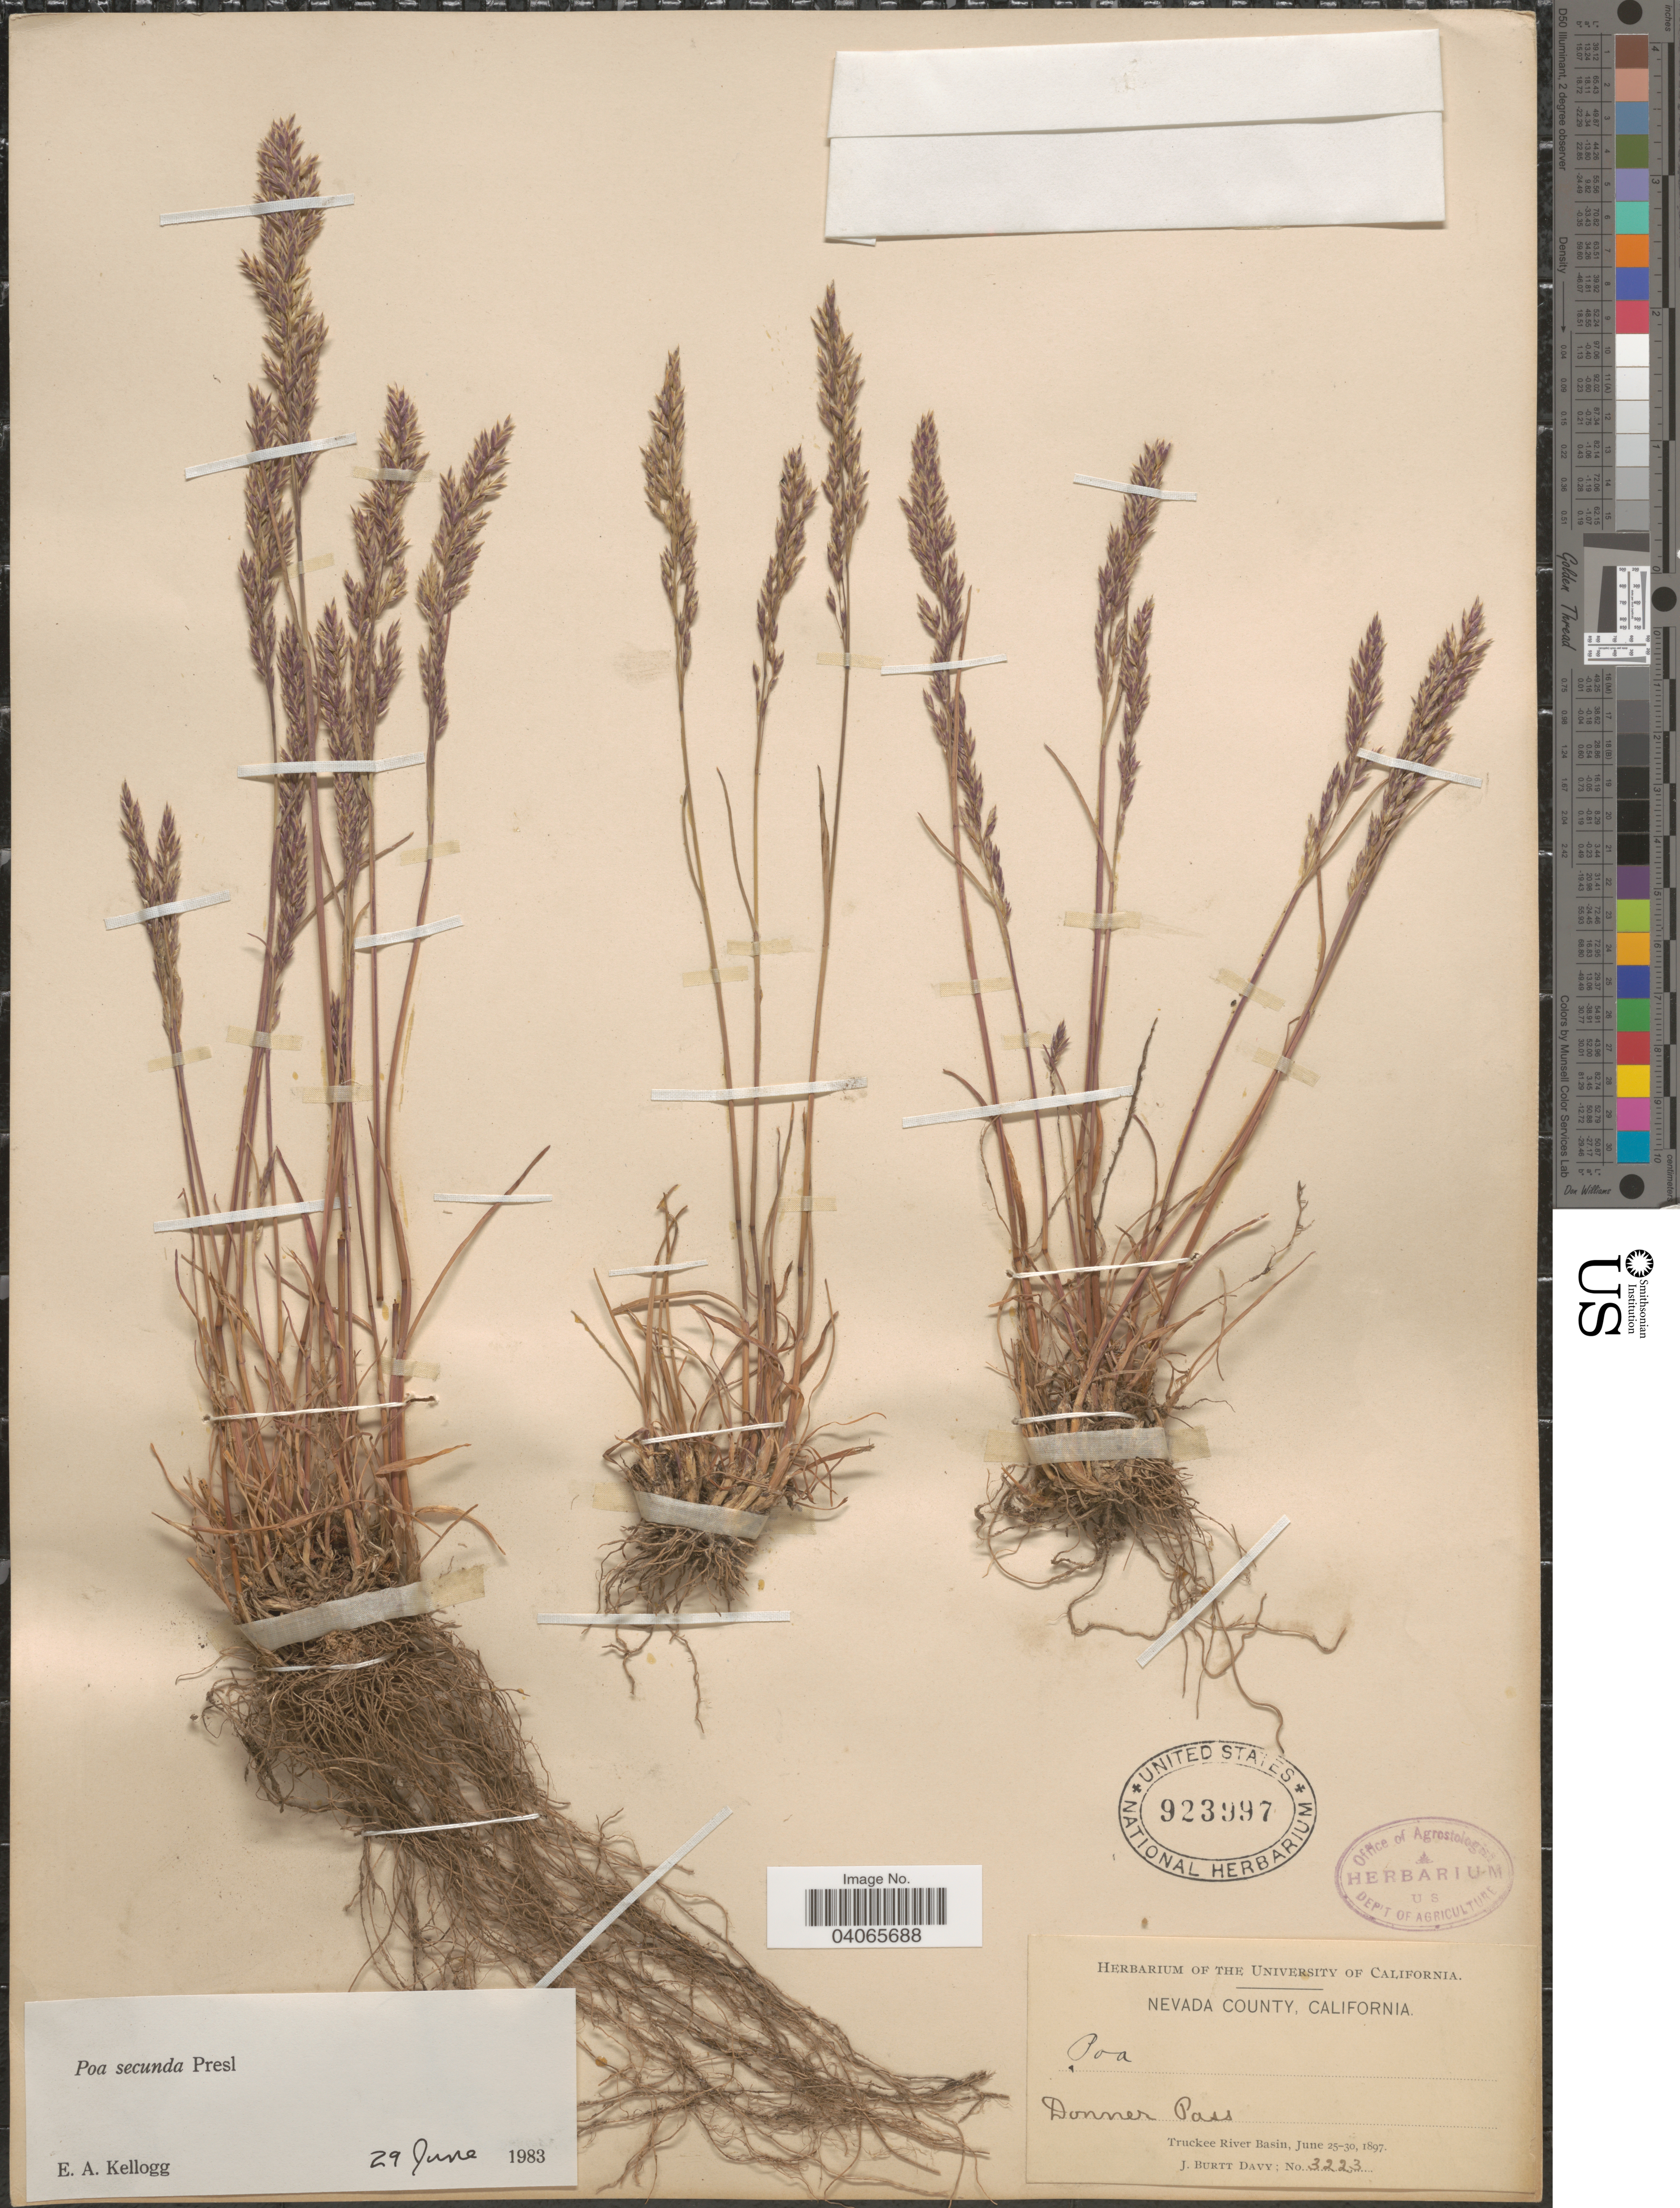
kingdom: Plantae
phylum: Tracheophyta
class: Liliopsida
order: Poales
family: Poaceae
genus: Poa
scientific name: Poa secunda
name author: J. Presl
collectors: J. Burtt Davy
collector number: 3223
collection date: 1897-06-25/1897-06-30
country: United States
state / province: California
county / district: Nevada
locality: Nevada County. Donner Pass. Truckee River Basin.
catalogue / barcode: US 923997